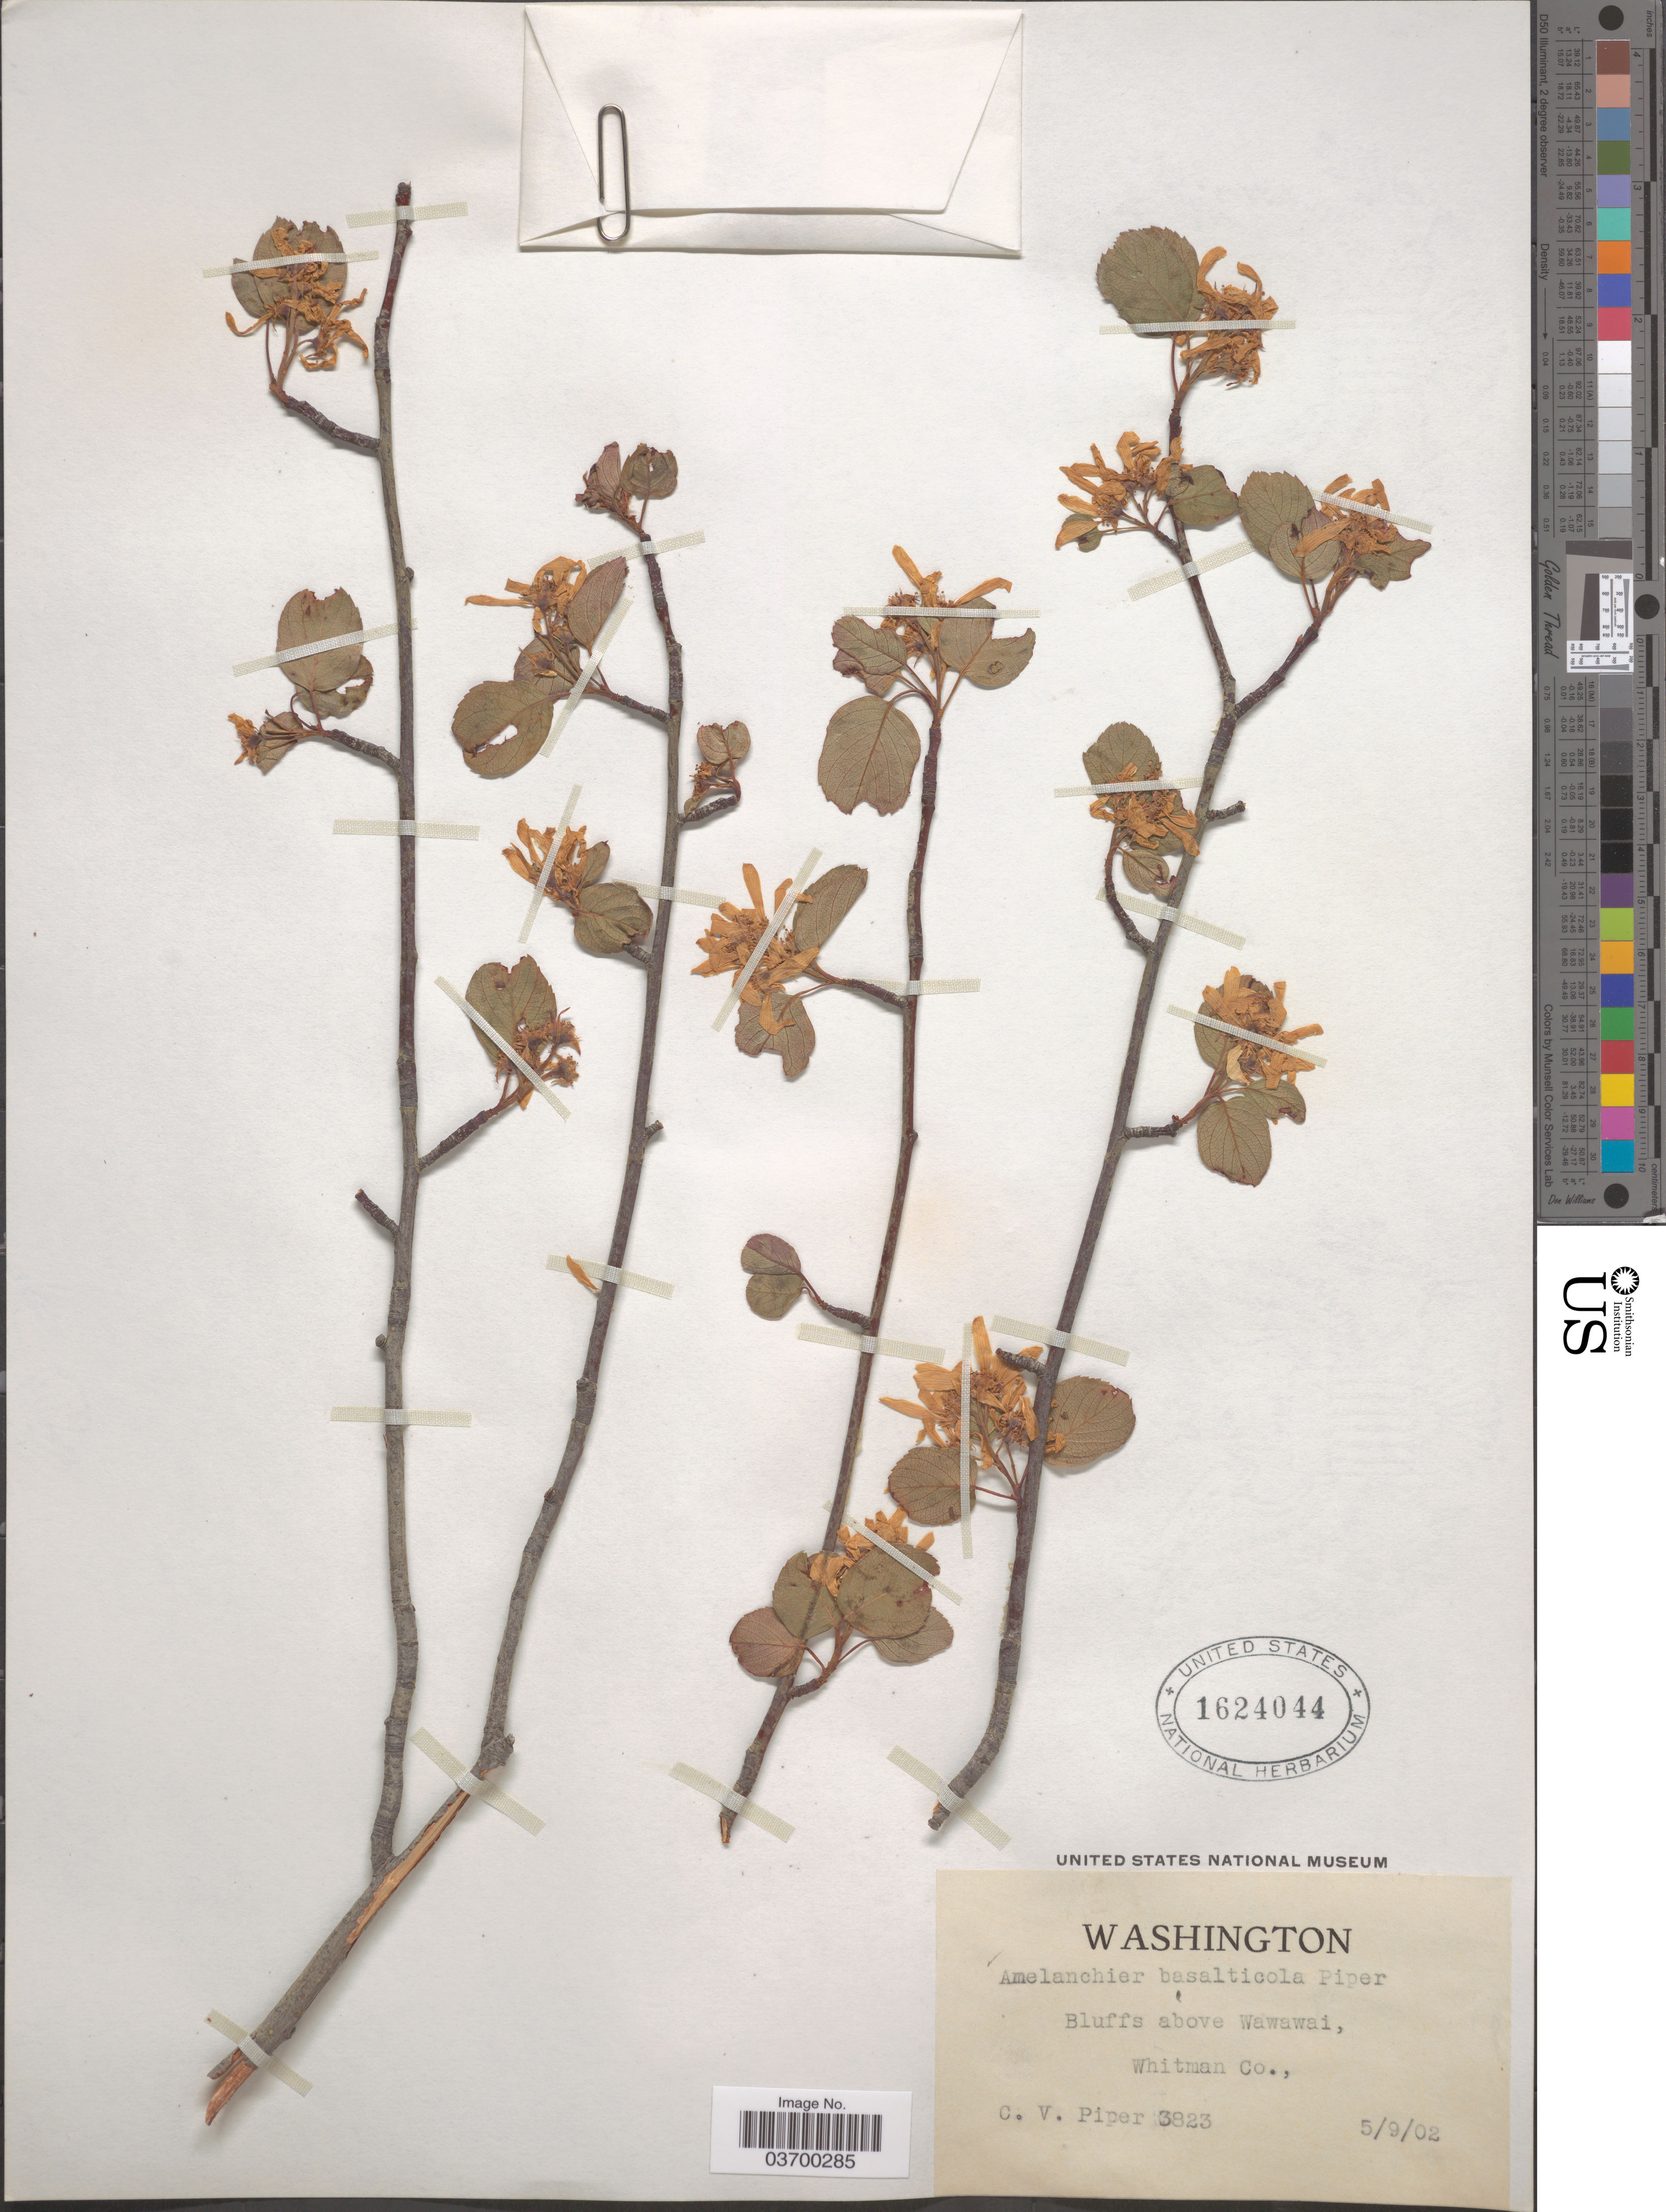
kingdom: Plantae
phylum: Tracheophyta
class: Magnoliopsida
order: Rosales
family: Rosaceae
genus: Amelanchier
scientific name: Amelanchier basalticola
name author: Piper in Piper & Beattie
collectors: C. V. Piper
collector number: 3823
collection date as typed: Transcribed d/m/y: 9/5/2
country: United States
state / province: Washington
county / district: Whitman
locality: Bluffs above Wawawai, Whitman Co.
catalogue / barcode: US 1624044